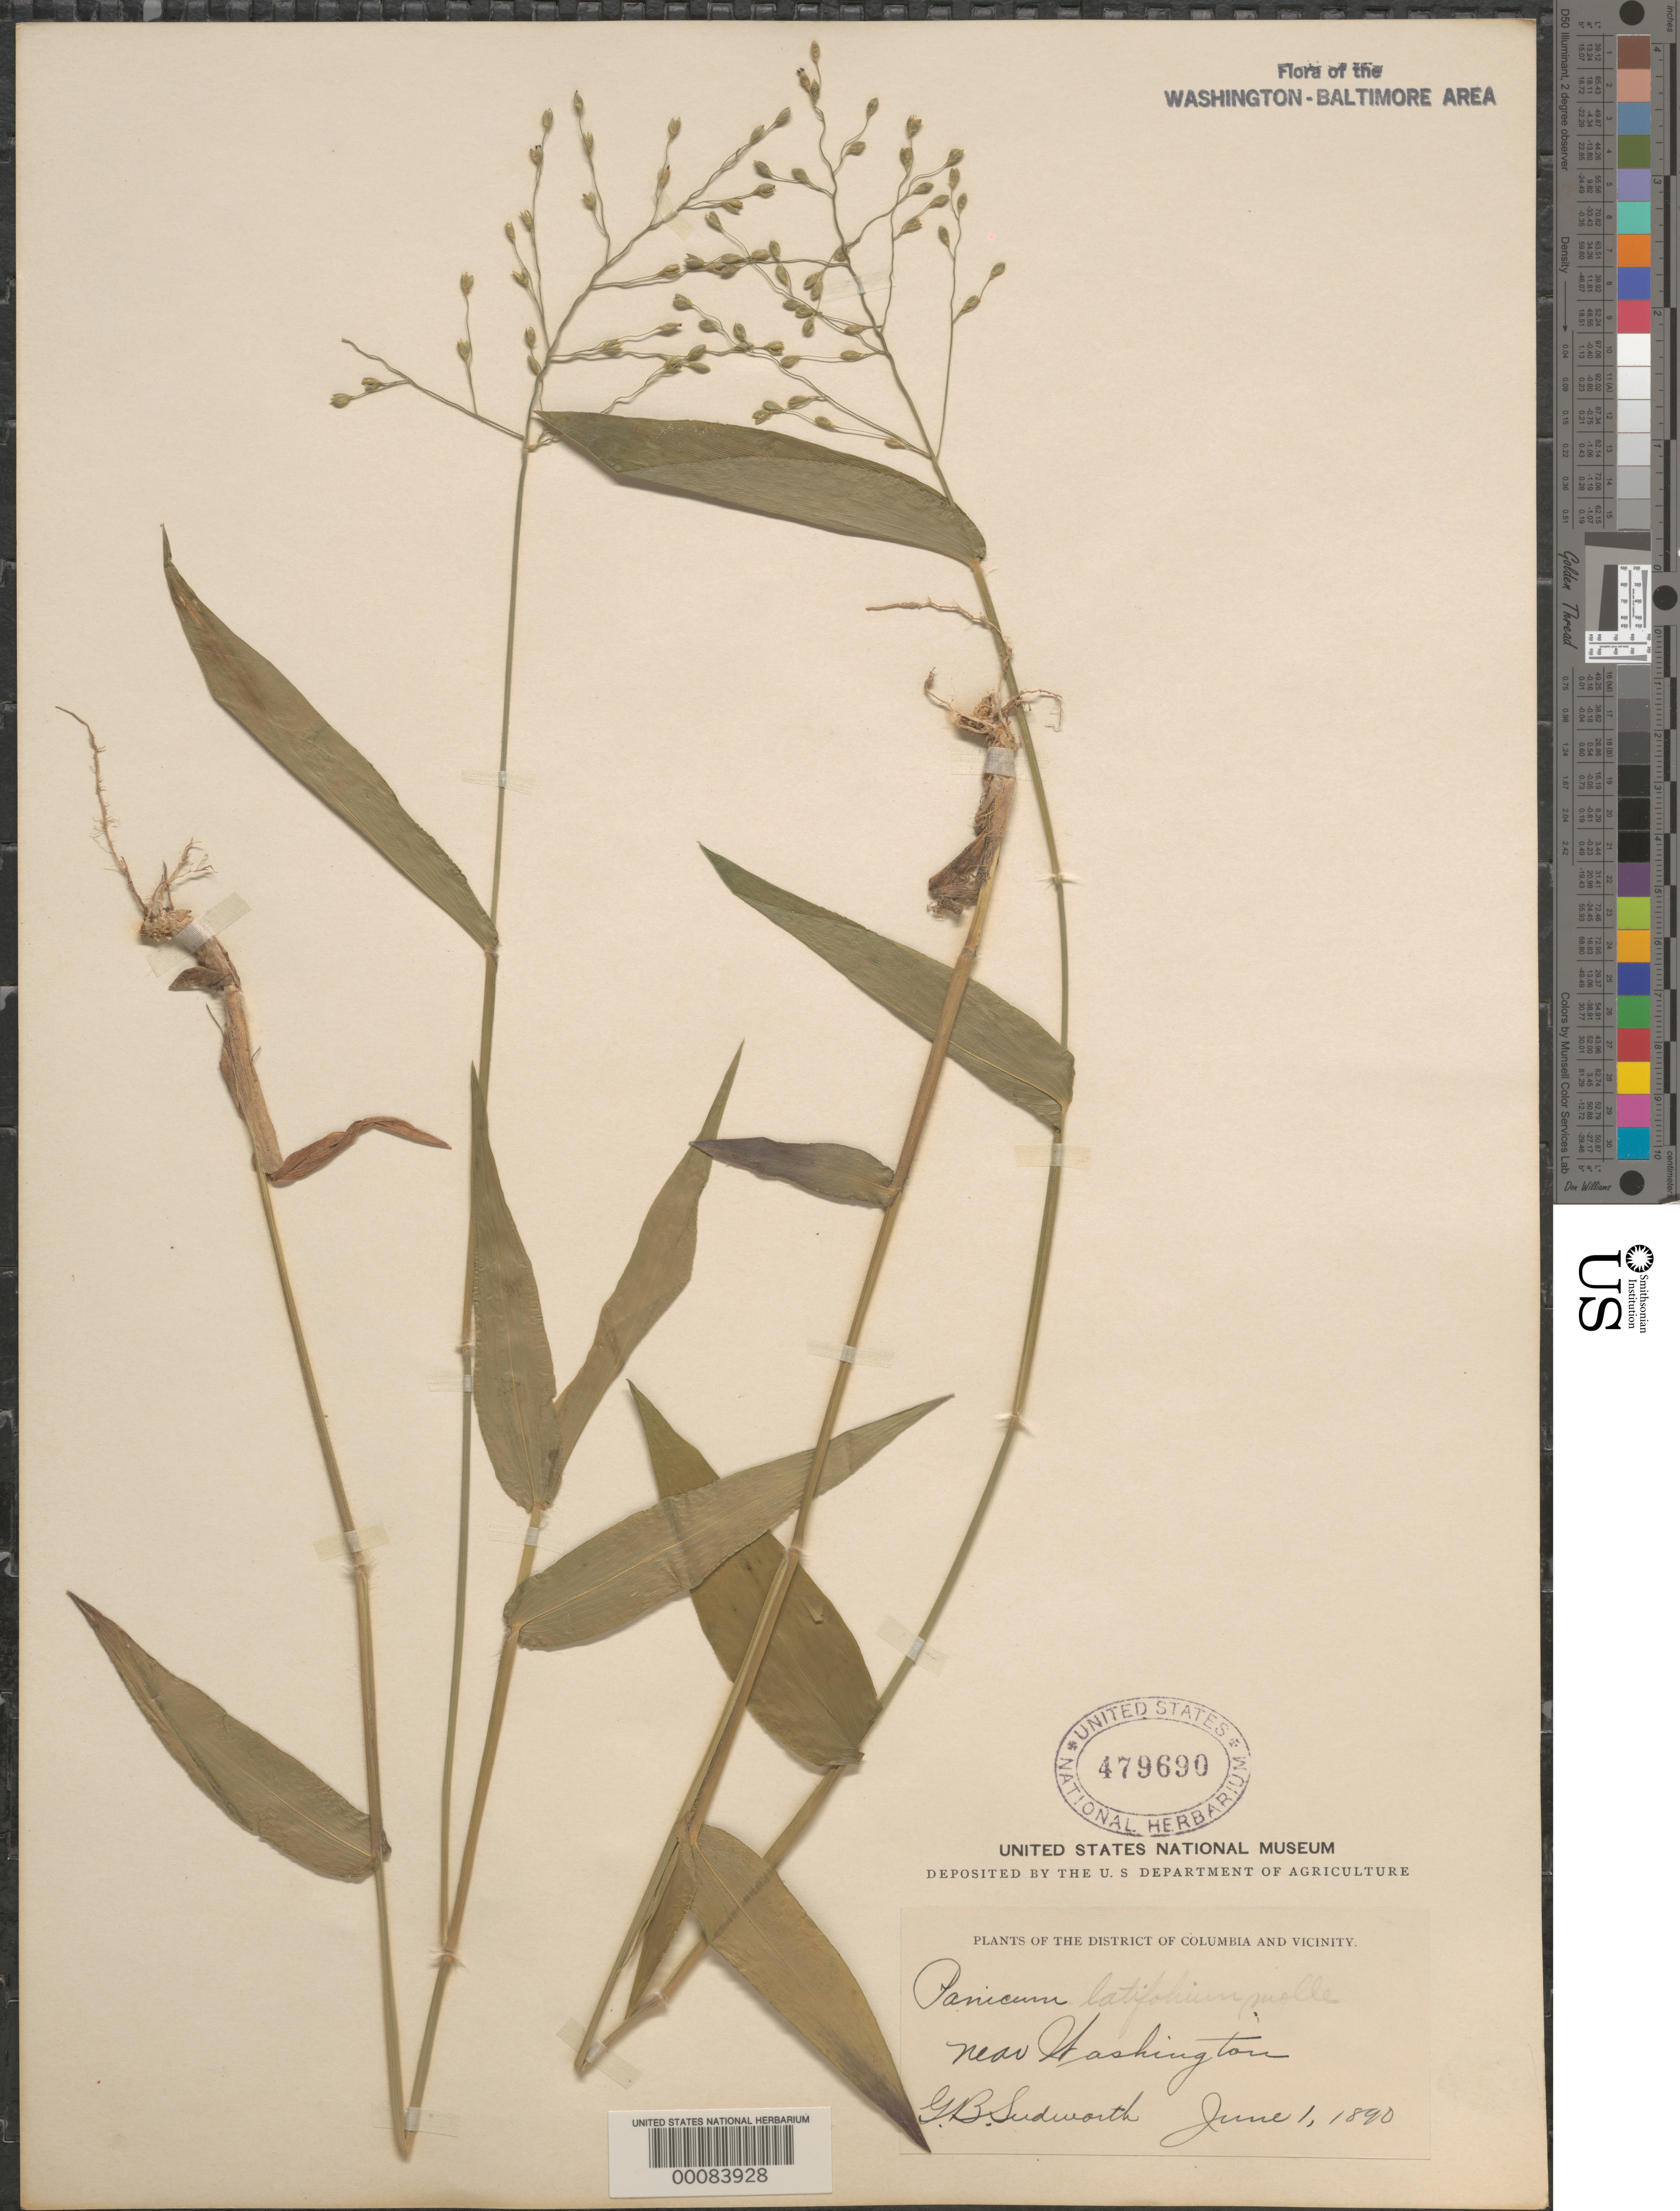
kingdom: Plantae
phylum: Tracheophyta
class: Liliopsida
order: Poales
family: Poaceae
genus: Dichanthelium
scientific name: Dichanthelium boscii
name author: (Poir.) Gould & C.A. Clark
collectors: G. B. Sudworth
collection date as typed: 01 Jun 1890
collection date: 1890-06-01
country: United States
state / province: District of Columbia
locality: Near Washington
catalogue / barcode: US 479690